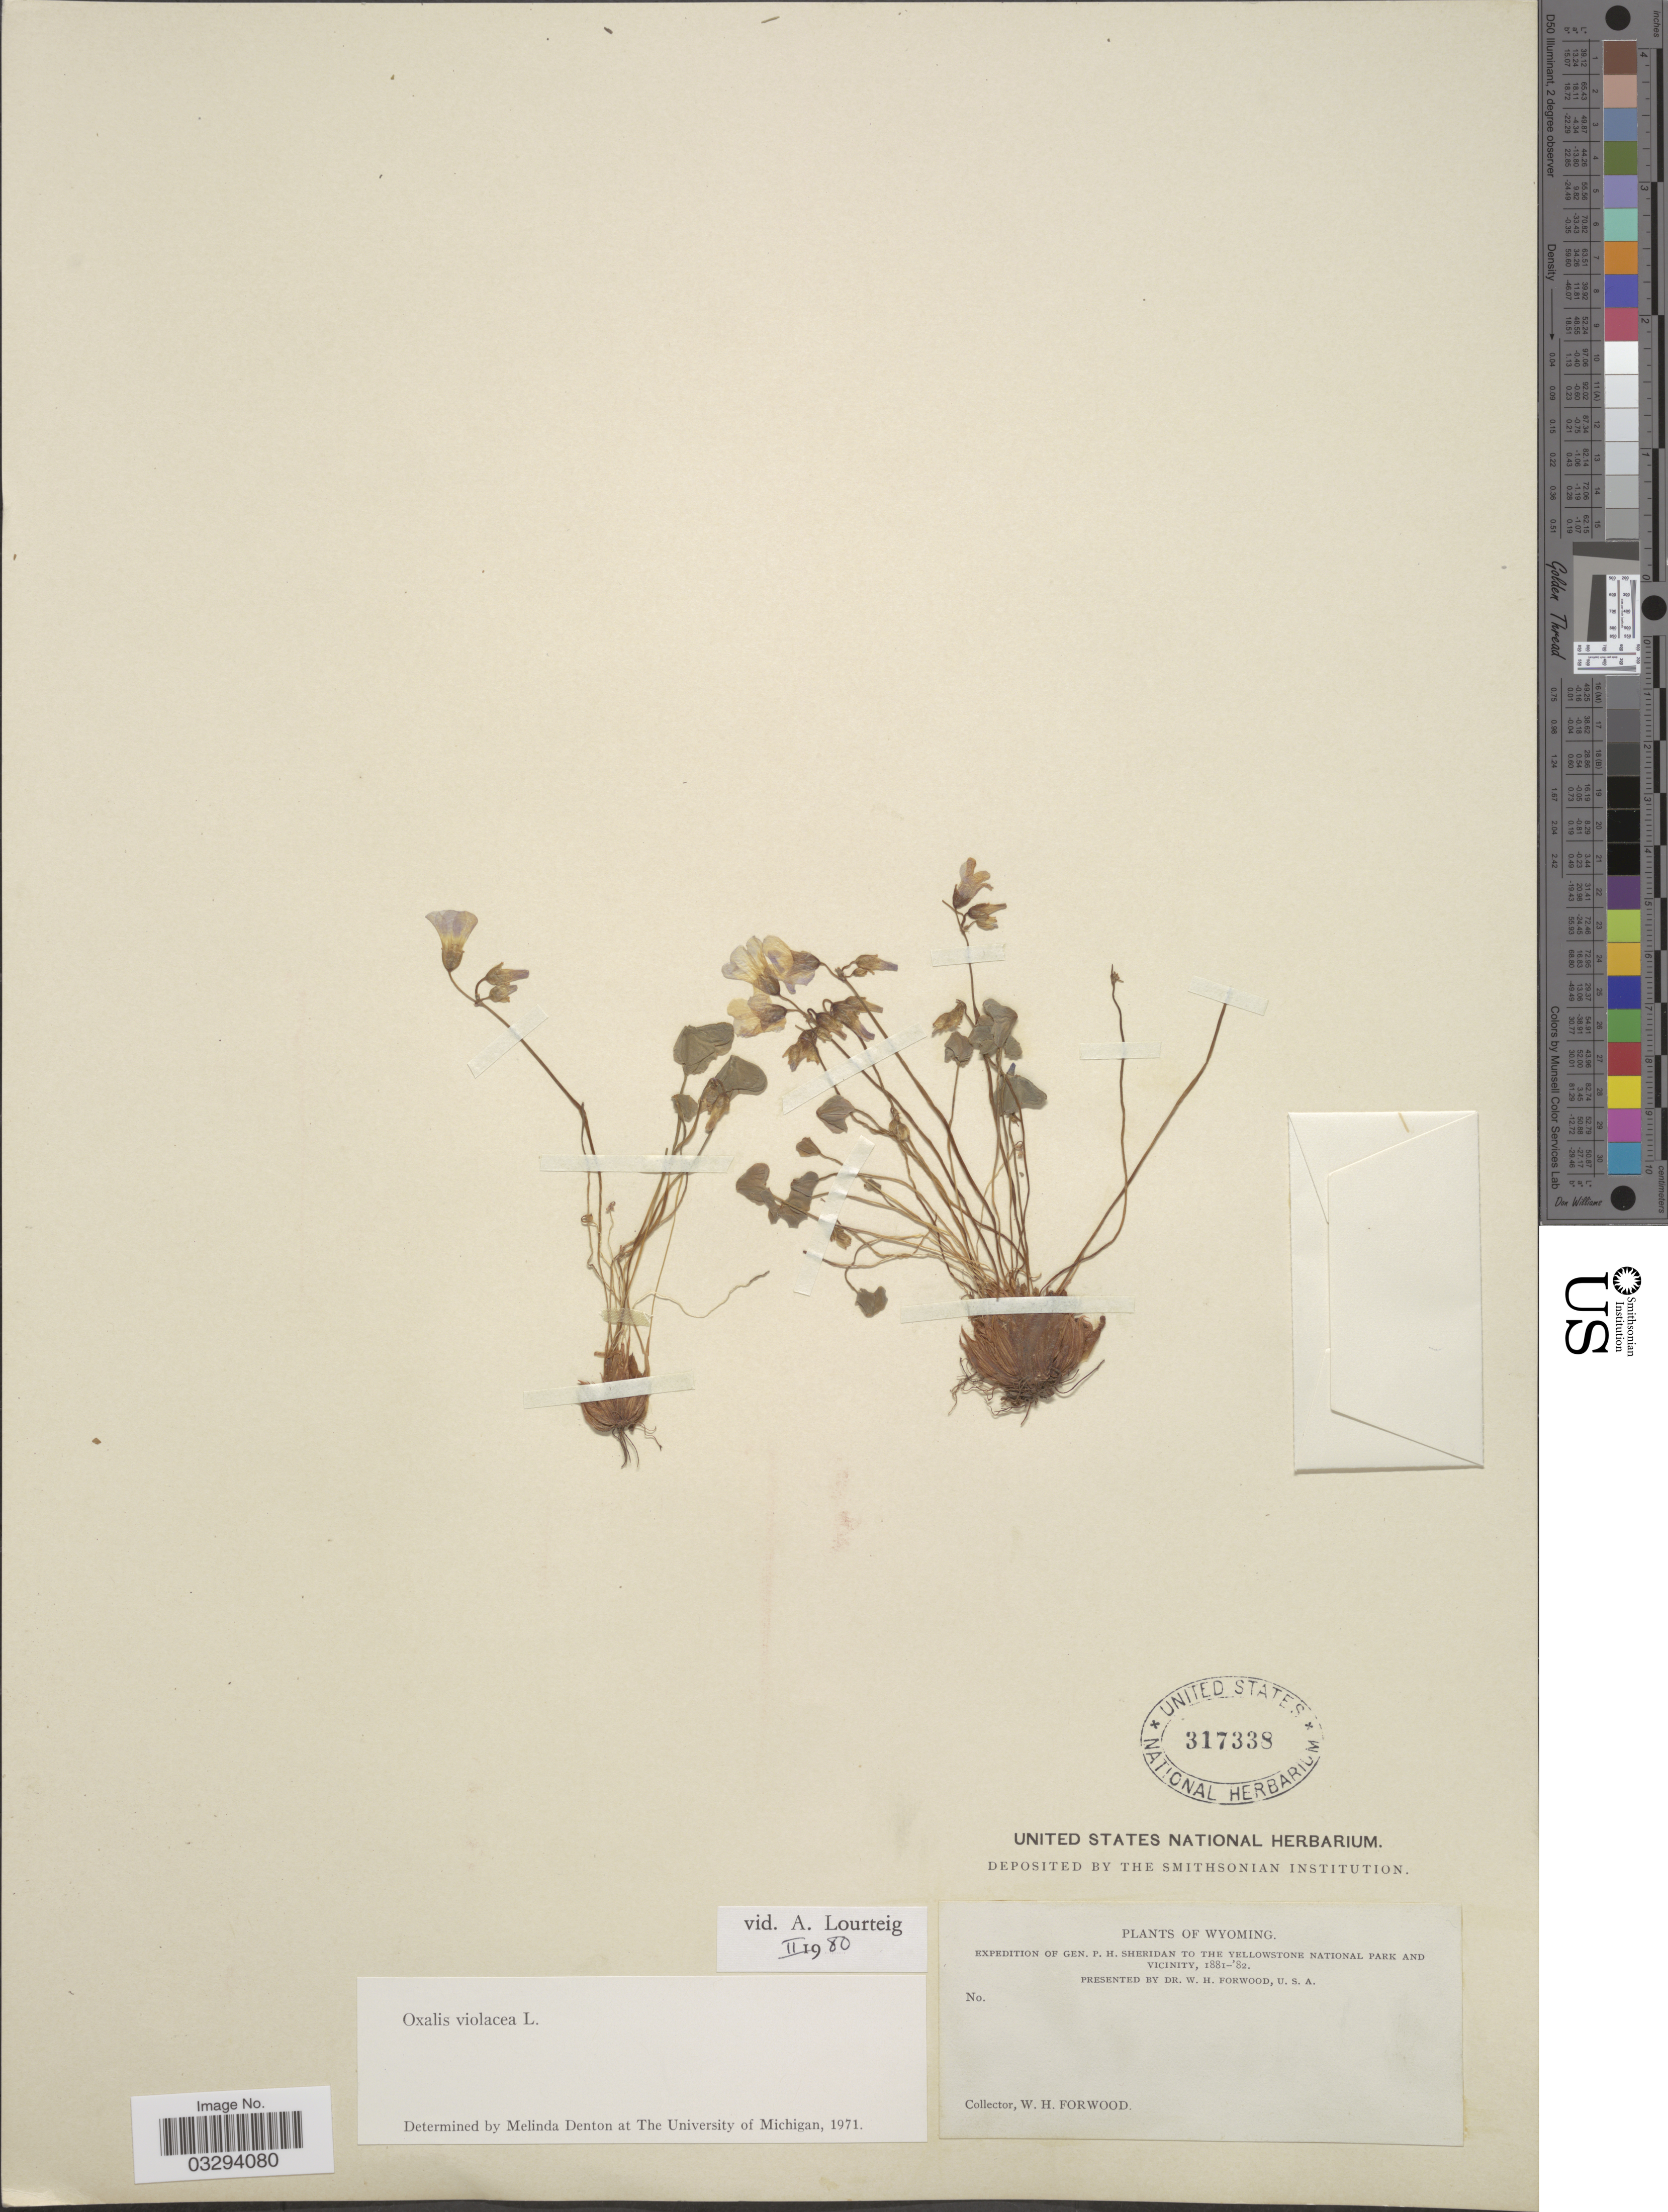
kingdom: Plantae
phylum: Tracheophyta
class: Magnoliopsida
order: Oxalidales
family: Oxalidaceae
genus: Oxalis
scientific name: Oxalis violacea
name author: L.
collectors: W. Forwood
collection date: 1881/1882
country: United States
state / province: Wyoming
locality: Yellowstone National Park and vicinity.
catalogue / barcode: US 317338